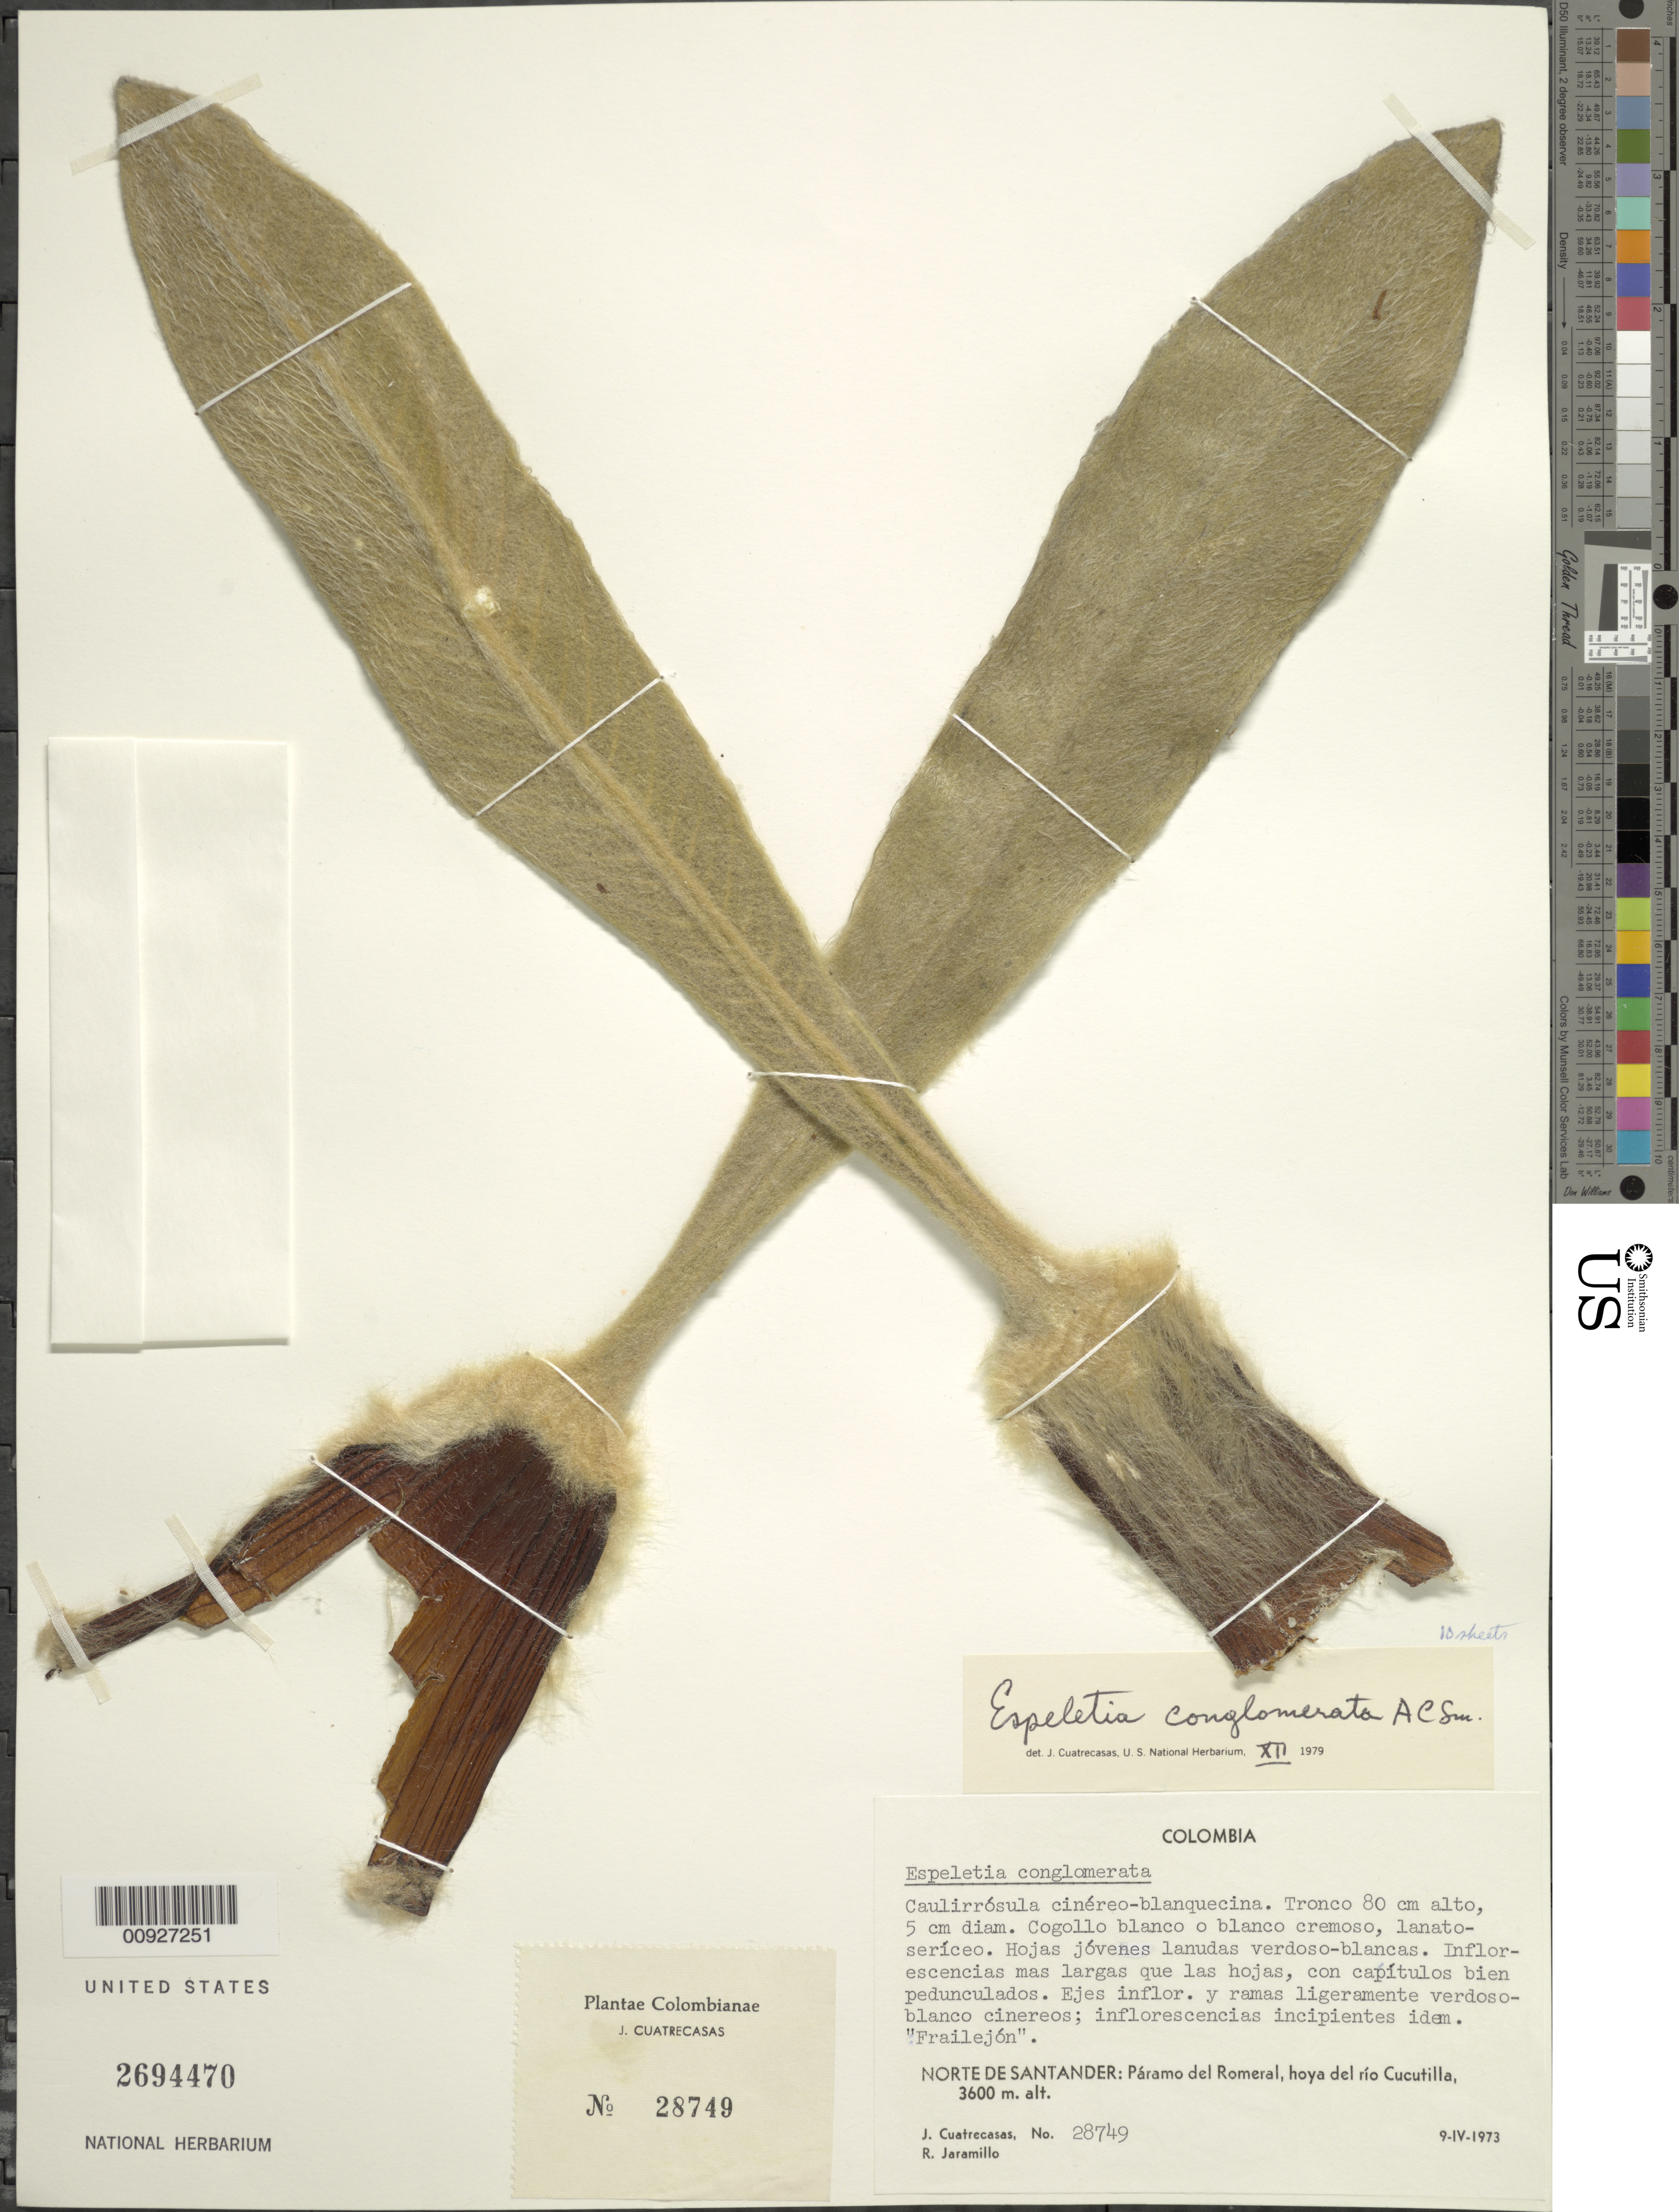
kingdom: Plantae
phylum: Tracheophyta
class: Magnoliopsida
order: Asterales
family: Asteraceae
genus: Espeletia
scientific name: Espeletia conglomerata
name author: A.C. Sm.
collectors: J. Cuatrecasas & R. Jaramillo M.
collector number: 28749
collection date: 1973-04-09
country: Colombia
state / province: Norte de Santander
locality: P. del Romeral. P. del Romeral, hoya del río Cucutilla.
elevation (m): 3600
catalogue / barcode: US 2694470